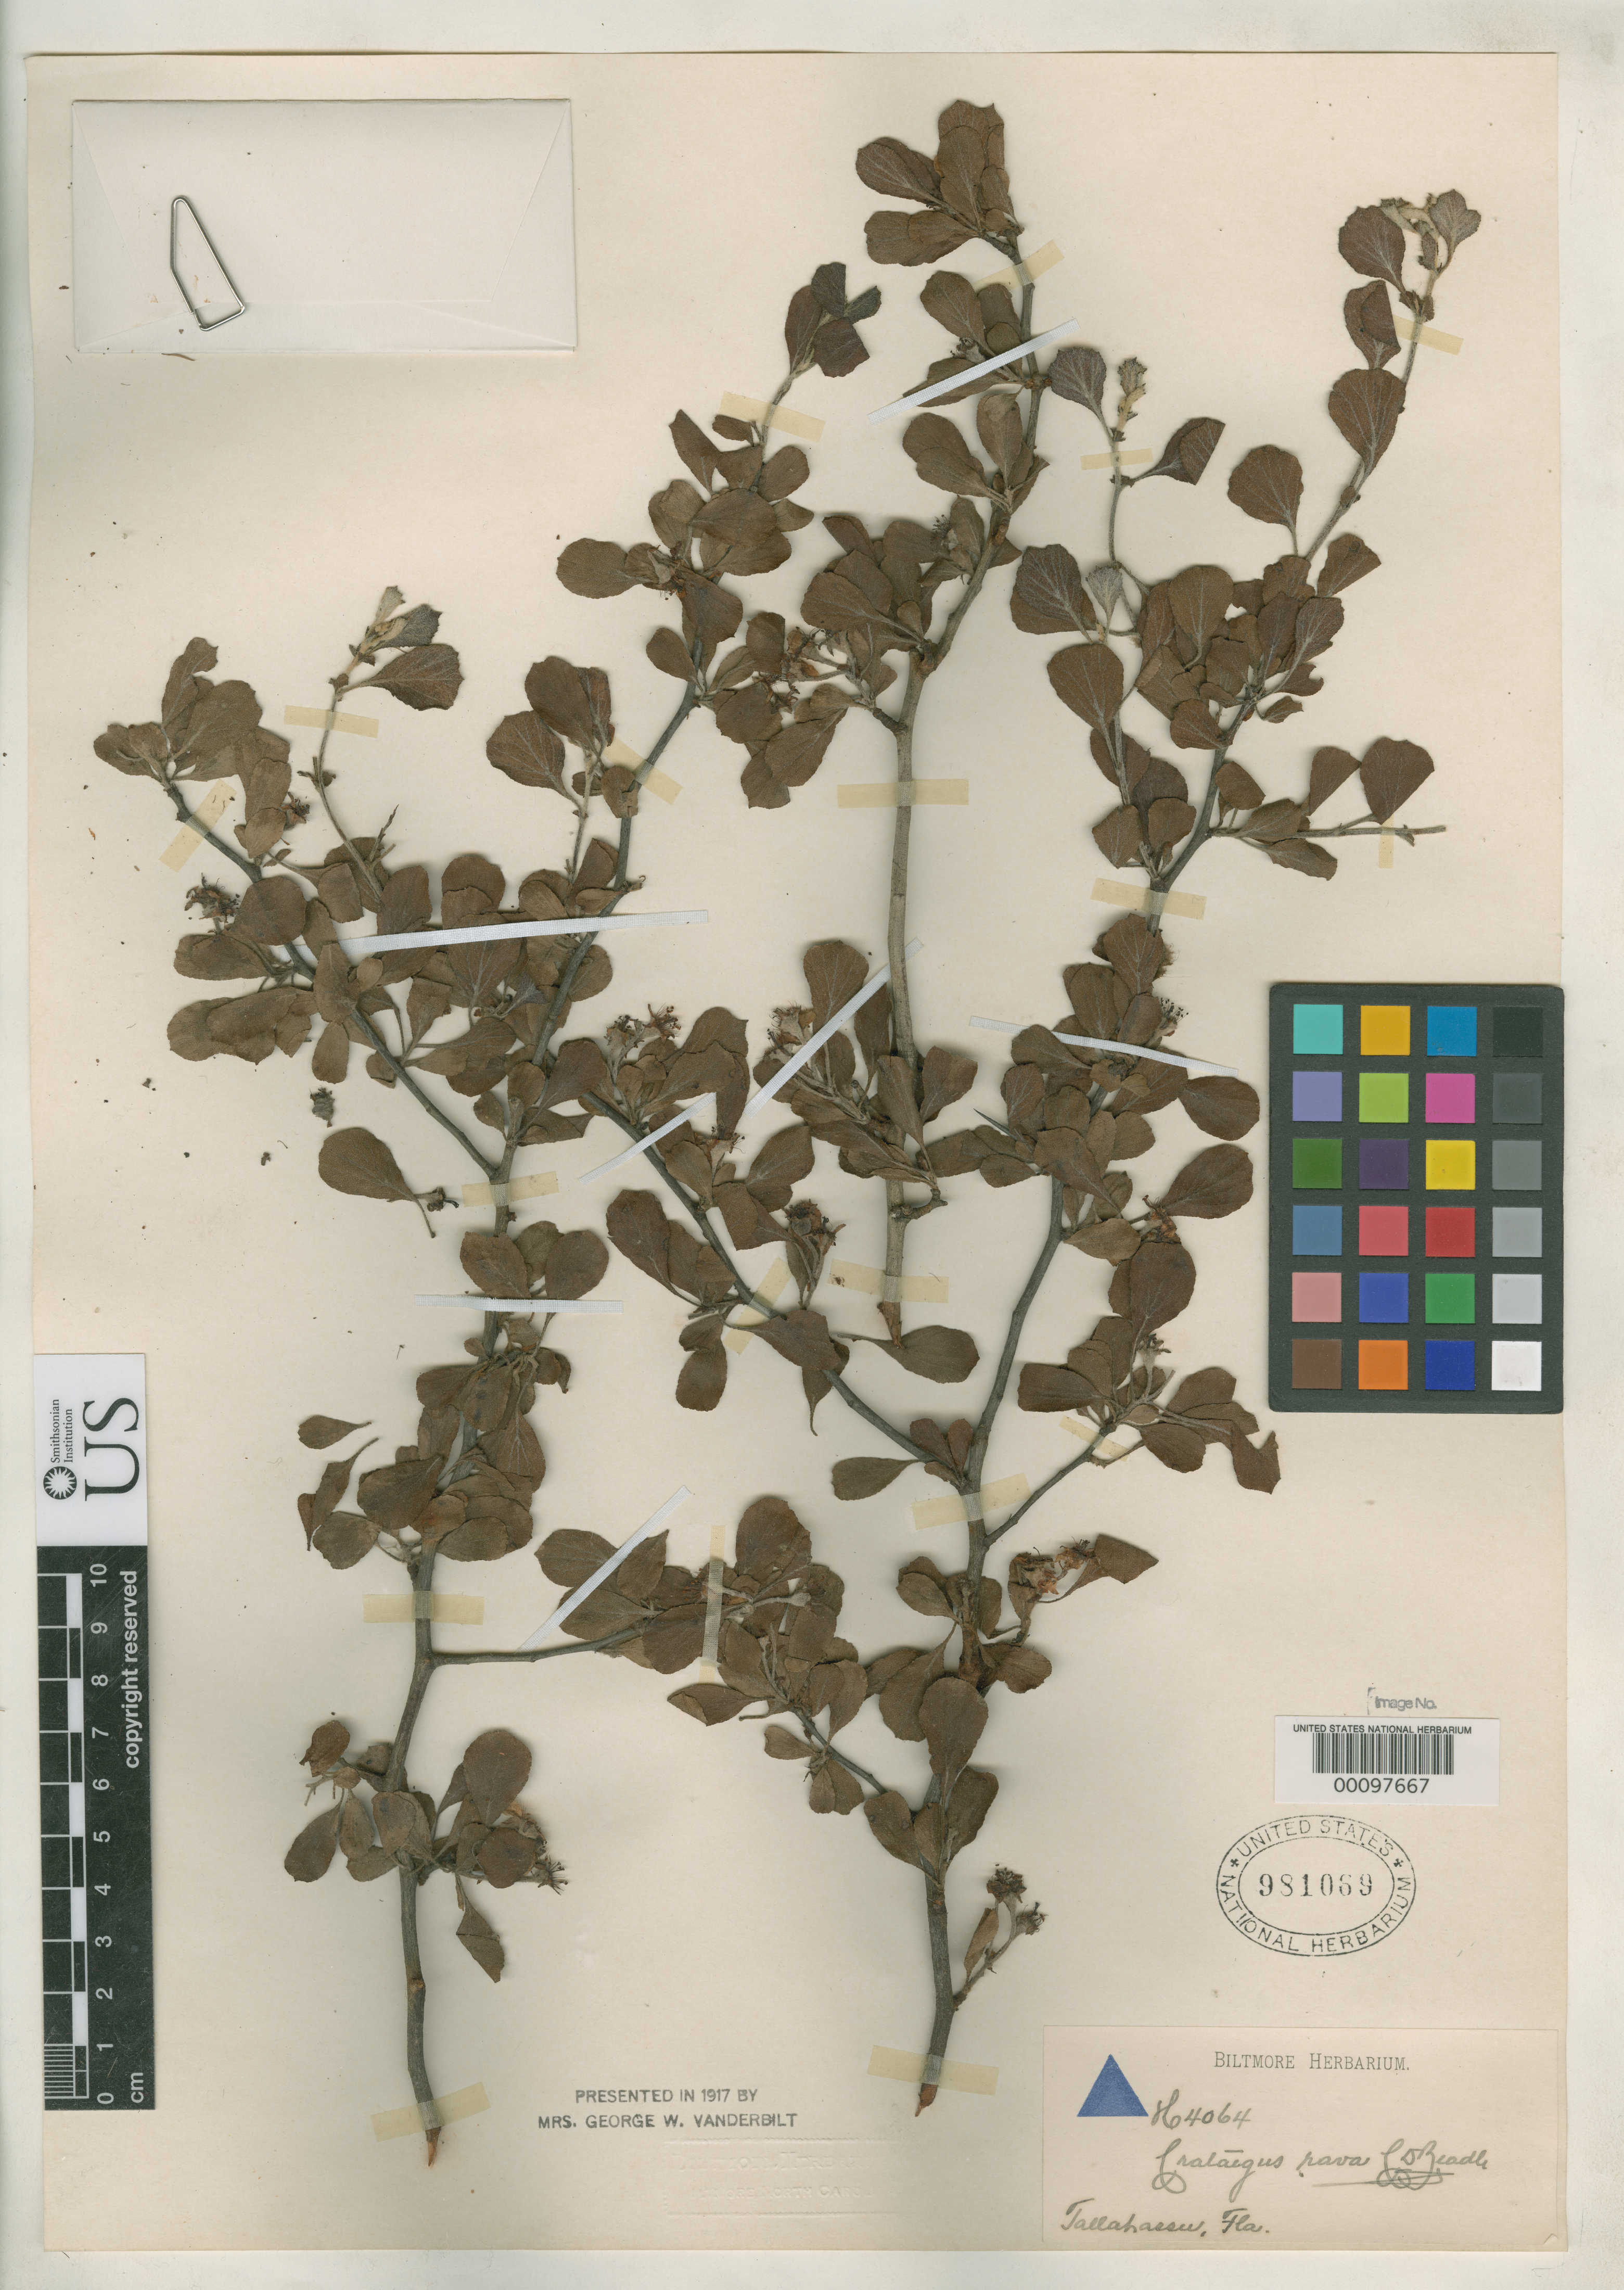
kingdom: Plantae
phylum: Tracheophyta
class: Magnoliopsida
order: Rosales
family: Rosaceae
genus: Crataegus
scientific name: Crataegus rava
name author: Beadle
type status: Syntype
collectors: ex herb. Biltmore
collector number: H 4064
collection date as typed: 28 Aug 1901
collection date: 1901-08-28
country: United States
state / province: Florida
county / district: Leon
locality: Tallahassee.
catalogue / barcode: US 981069